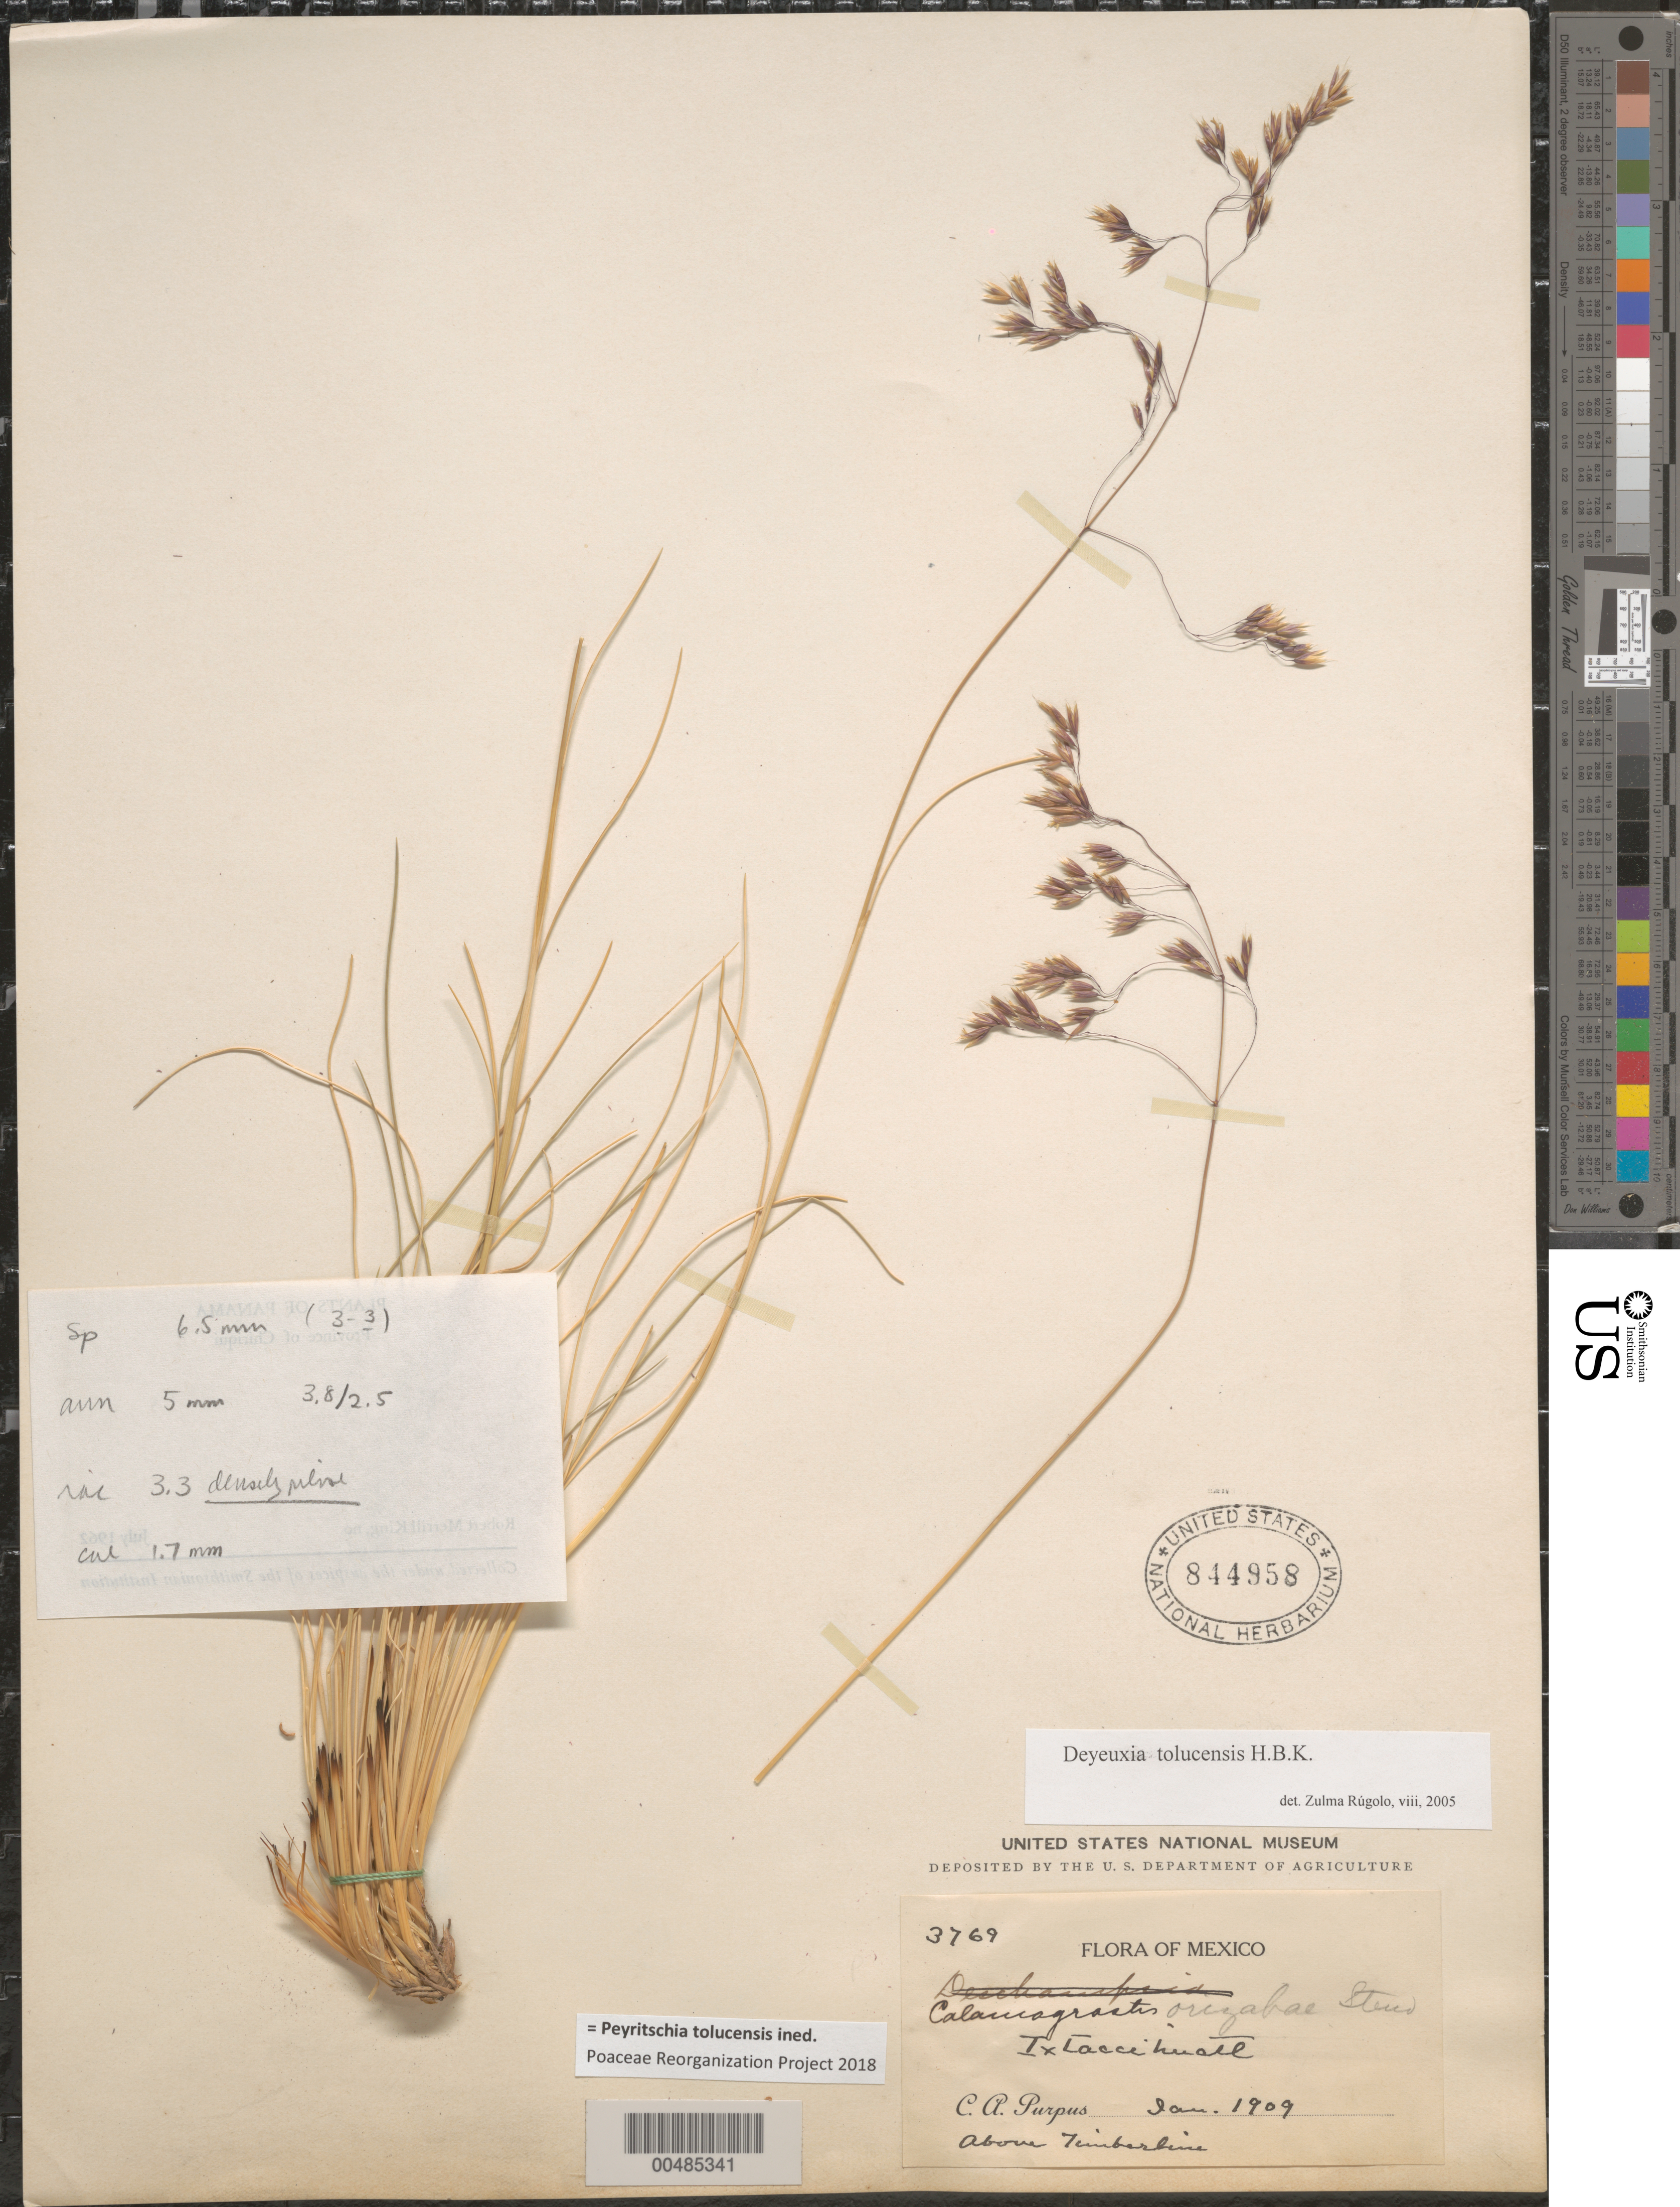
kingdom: Plantae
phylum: Tracheophyta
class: Liliopsida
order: Poales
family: Poaceae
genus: Peyritschia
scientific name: Peyritschia tolucensis ined.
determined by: Poaceae Reorganization Project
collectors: C. A. Purpus et al.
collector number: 3769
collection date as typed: Jan 1909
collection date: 1909-01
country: Mexico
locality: Ixtaccihuatl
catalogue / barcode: US 844958